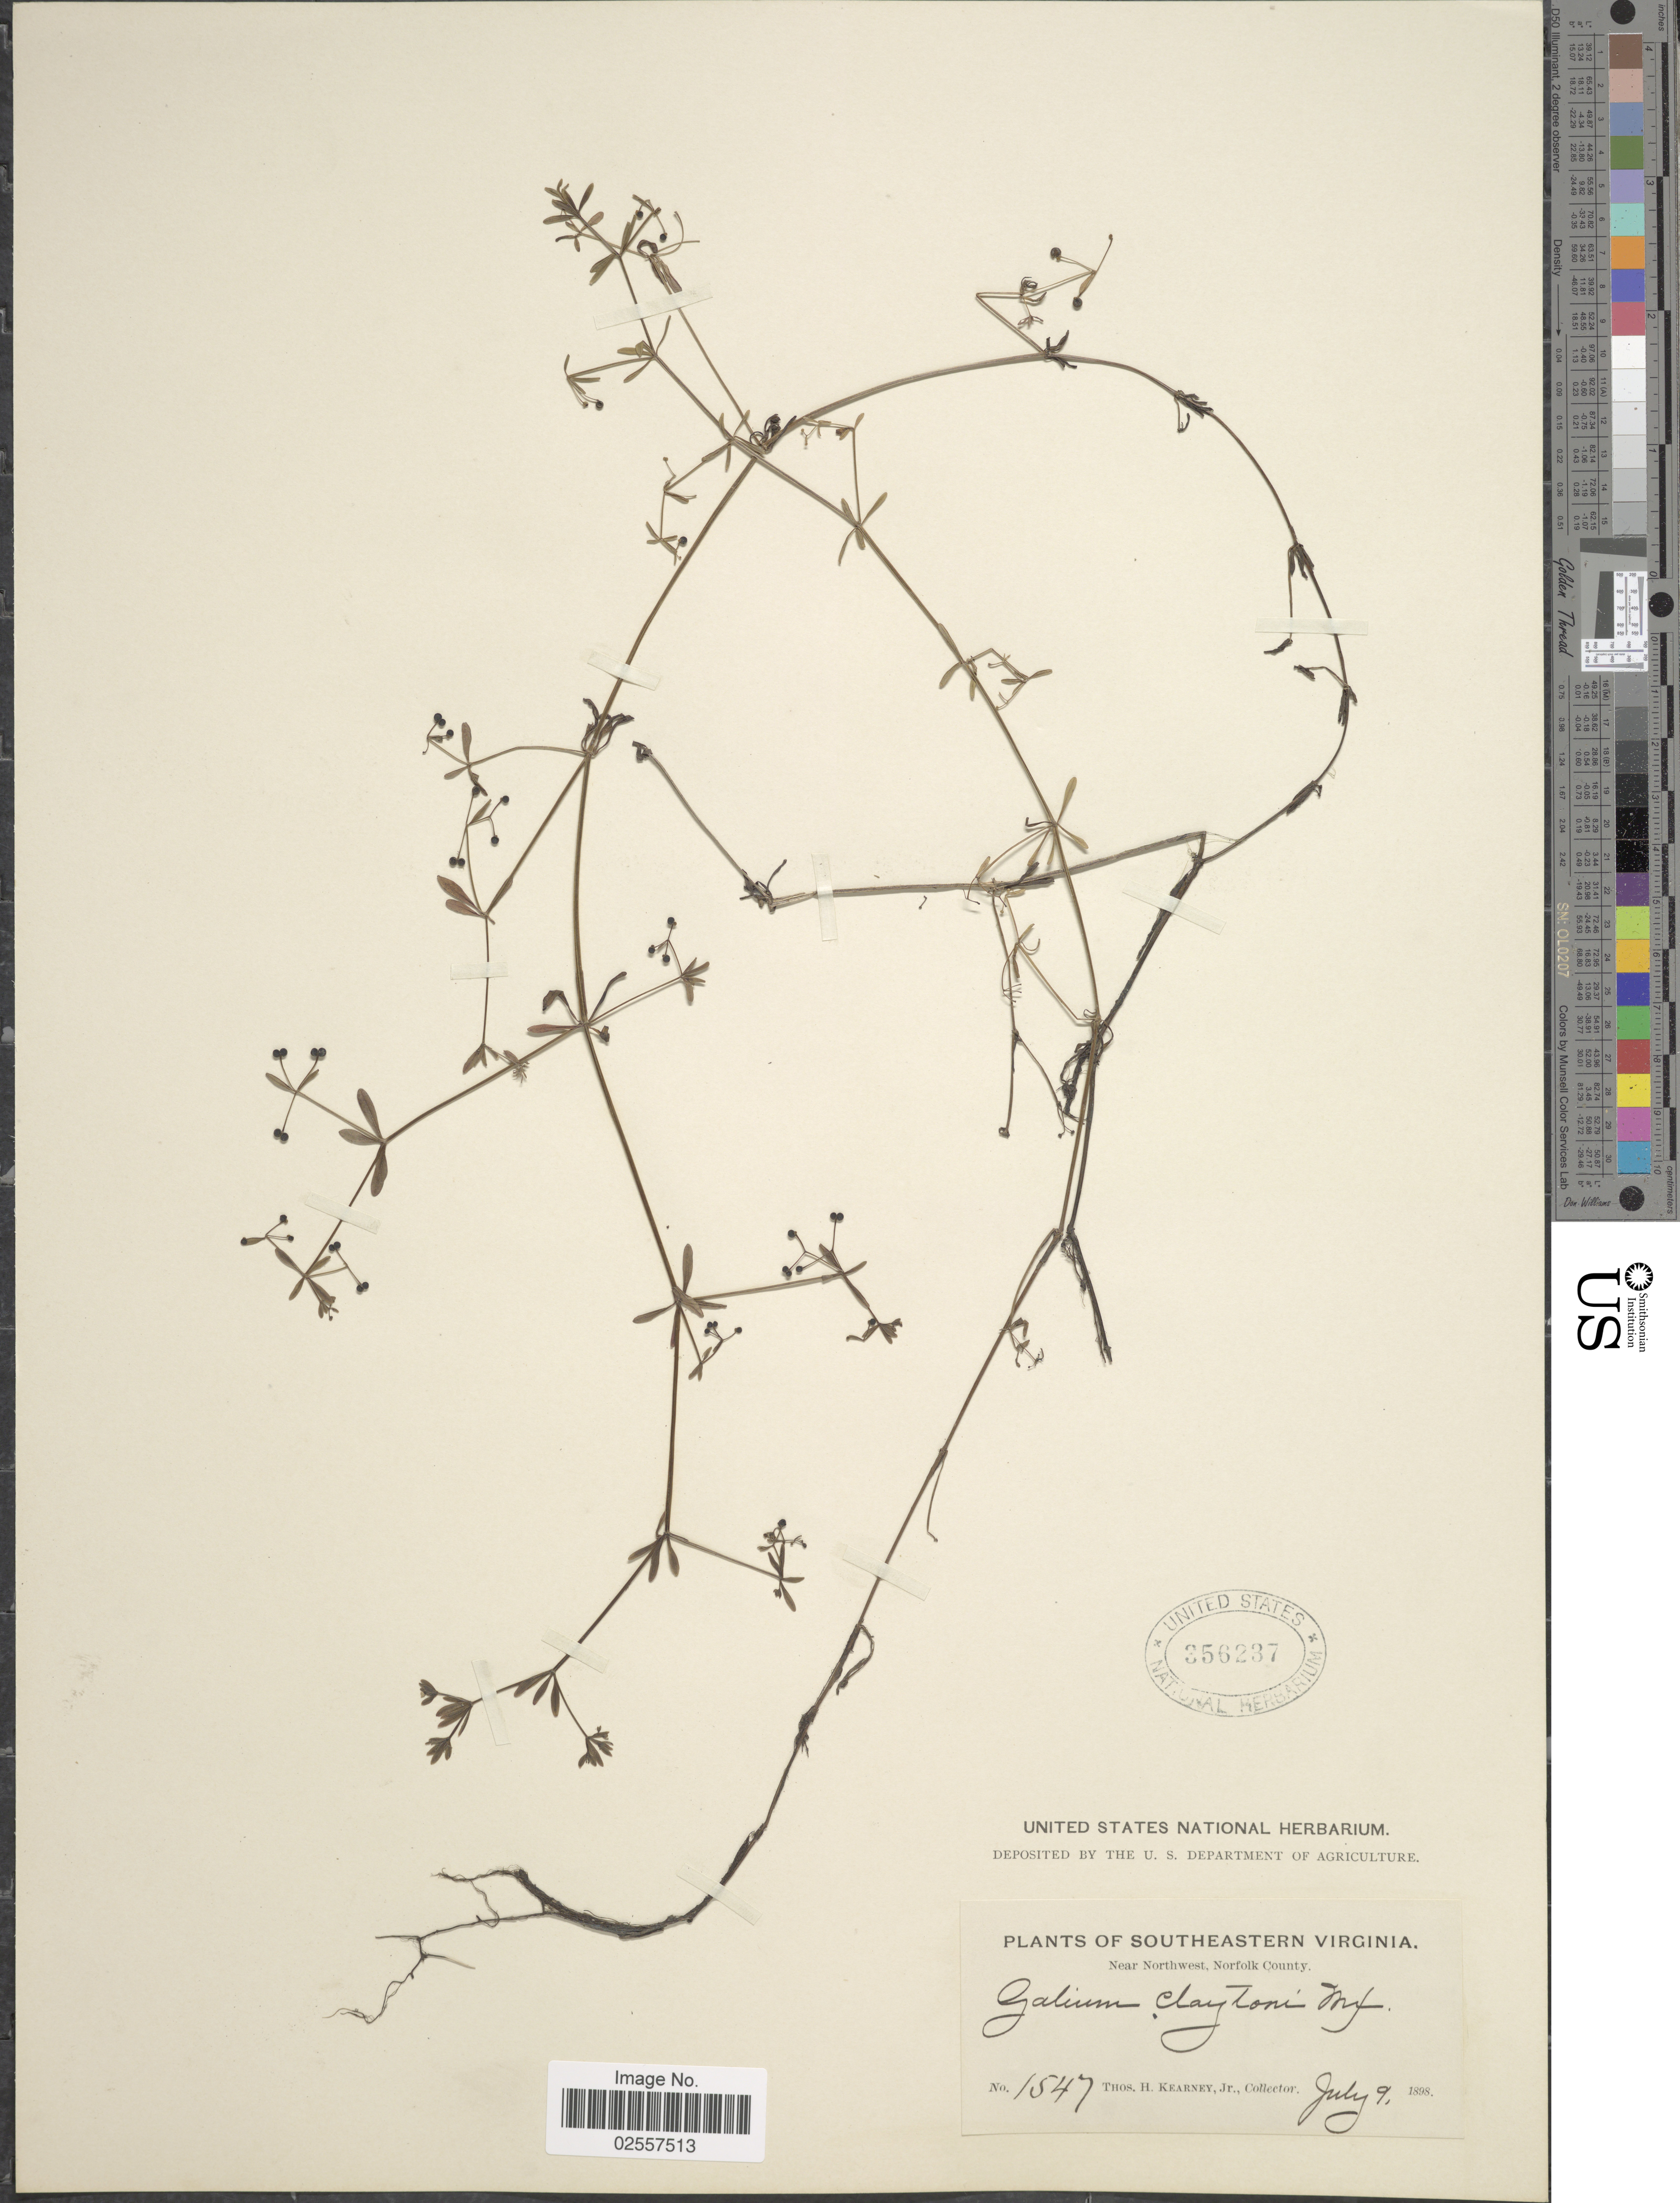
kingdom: Plantae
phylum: Tracheophyta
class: Magnoliopsida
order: Gentianales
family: Rubiaceae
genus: Galium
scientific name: Galium claytoni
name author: Michx.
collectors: T. H. Kearney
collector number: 1547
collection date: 1898-07-09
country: United States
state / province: Virginia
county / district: City of Norfolk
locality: Southeastern Virginia, Near Northwest, Norfolk County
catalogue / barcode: US 356237